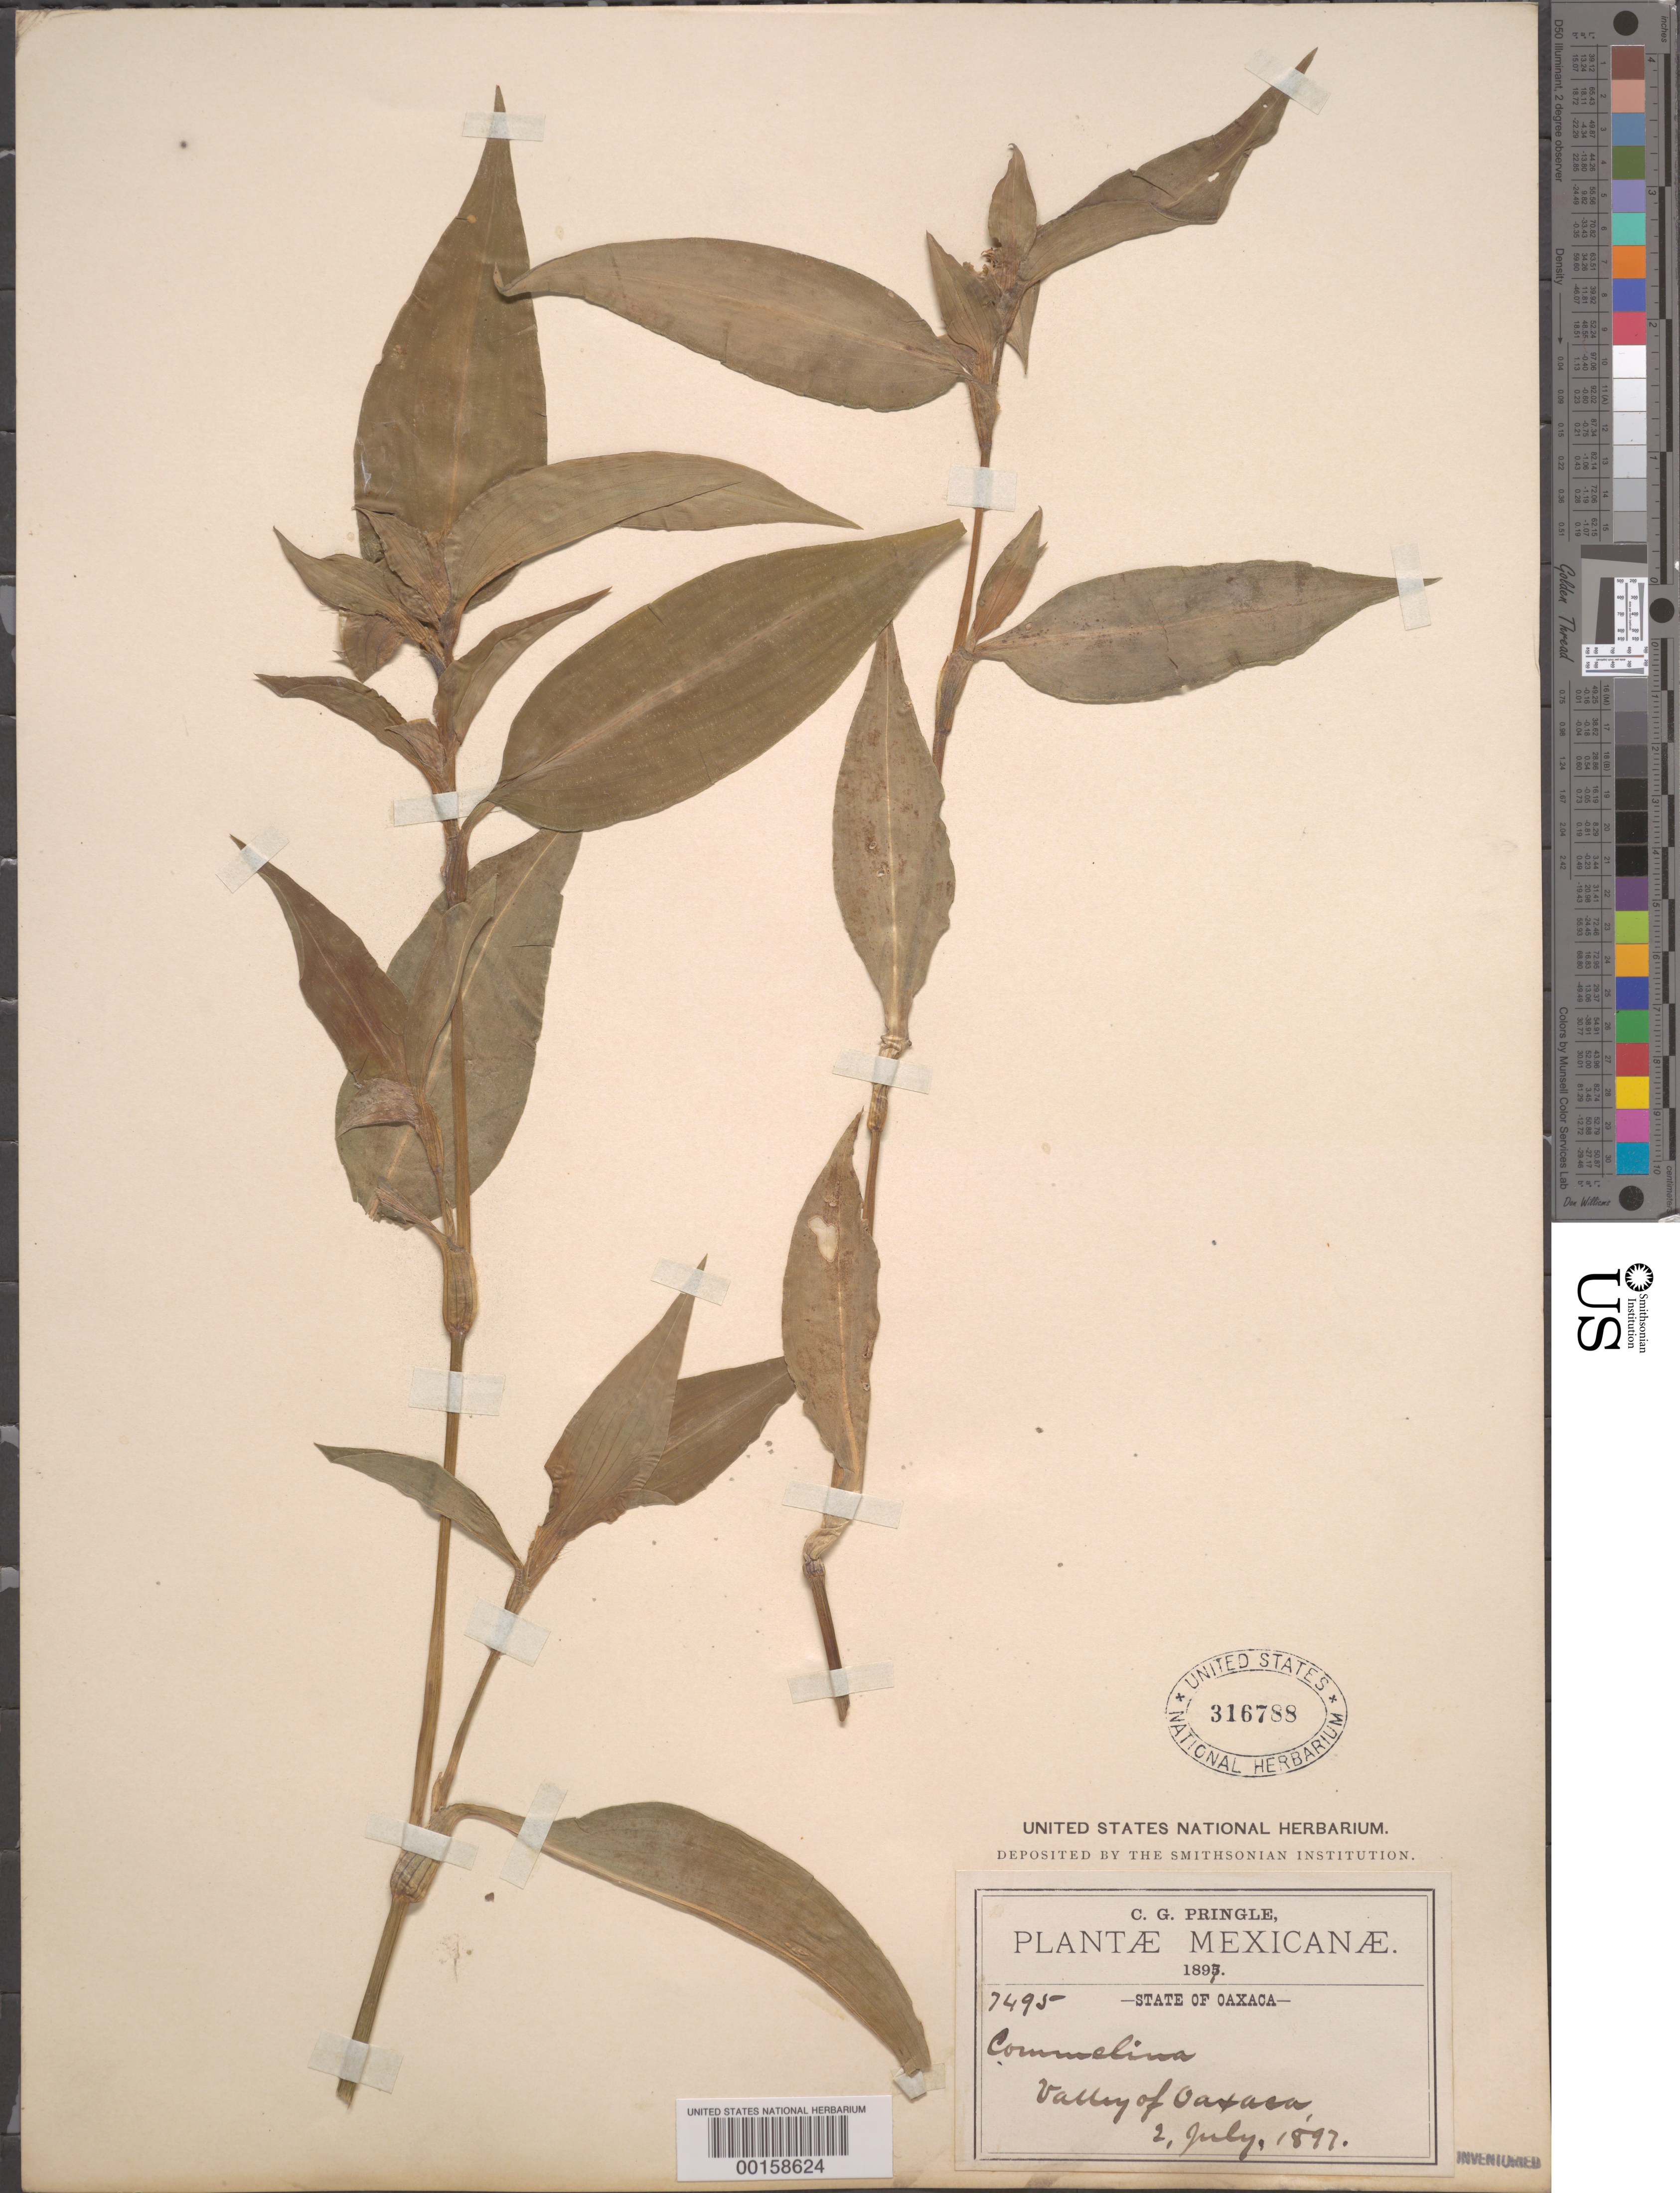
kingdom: Plantae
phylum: Tracheophyta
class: Liliopsida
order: Commelinales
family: Commelinaceae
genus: Commelina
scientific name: Commelina erecta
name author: L.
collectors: C. G. Pringle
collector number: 7495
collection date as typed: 02 Jul 1897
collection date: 1897-07-02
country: Mexico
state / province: Oaxaca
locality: Valley of Oaxaca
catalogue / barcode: US 316788